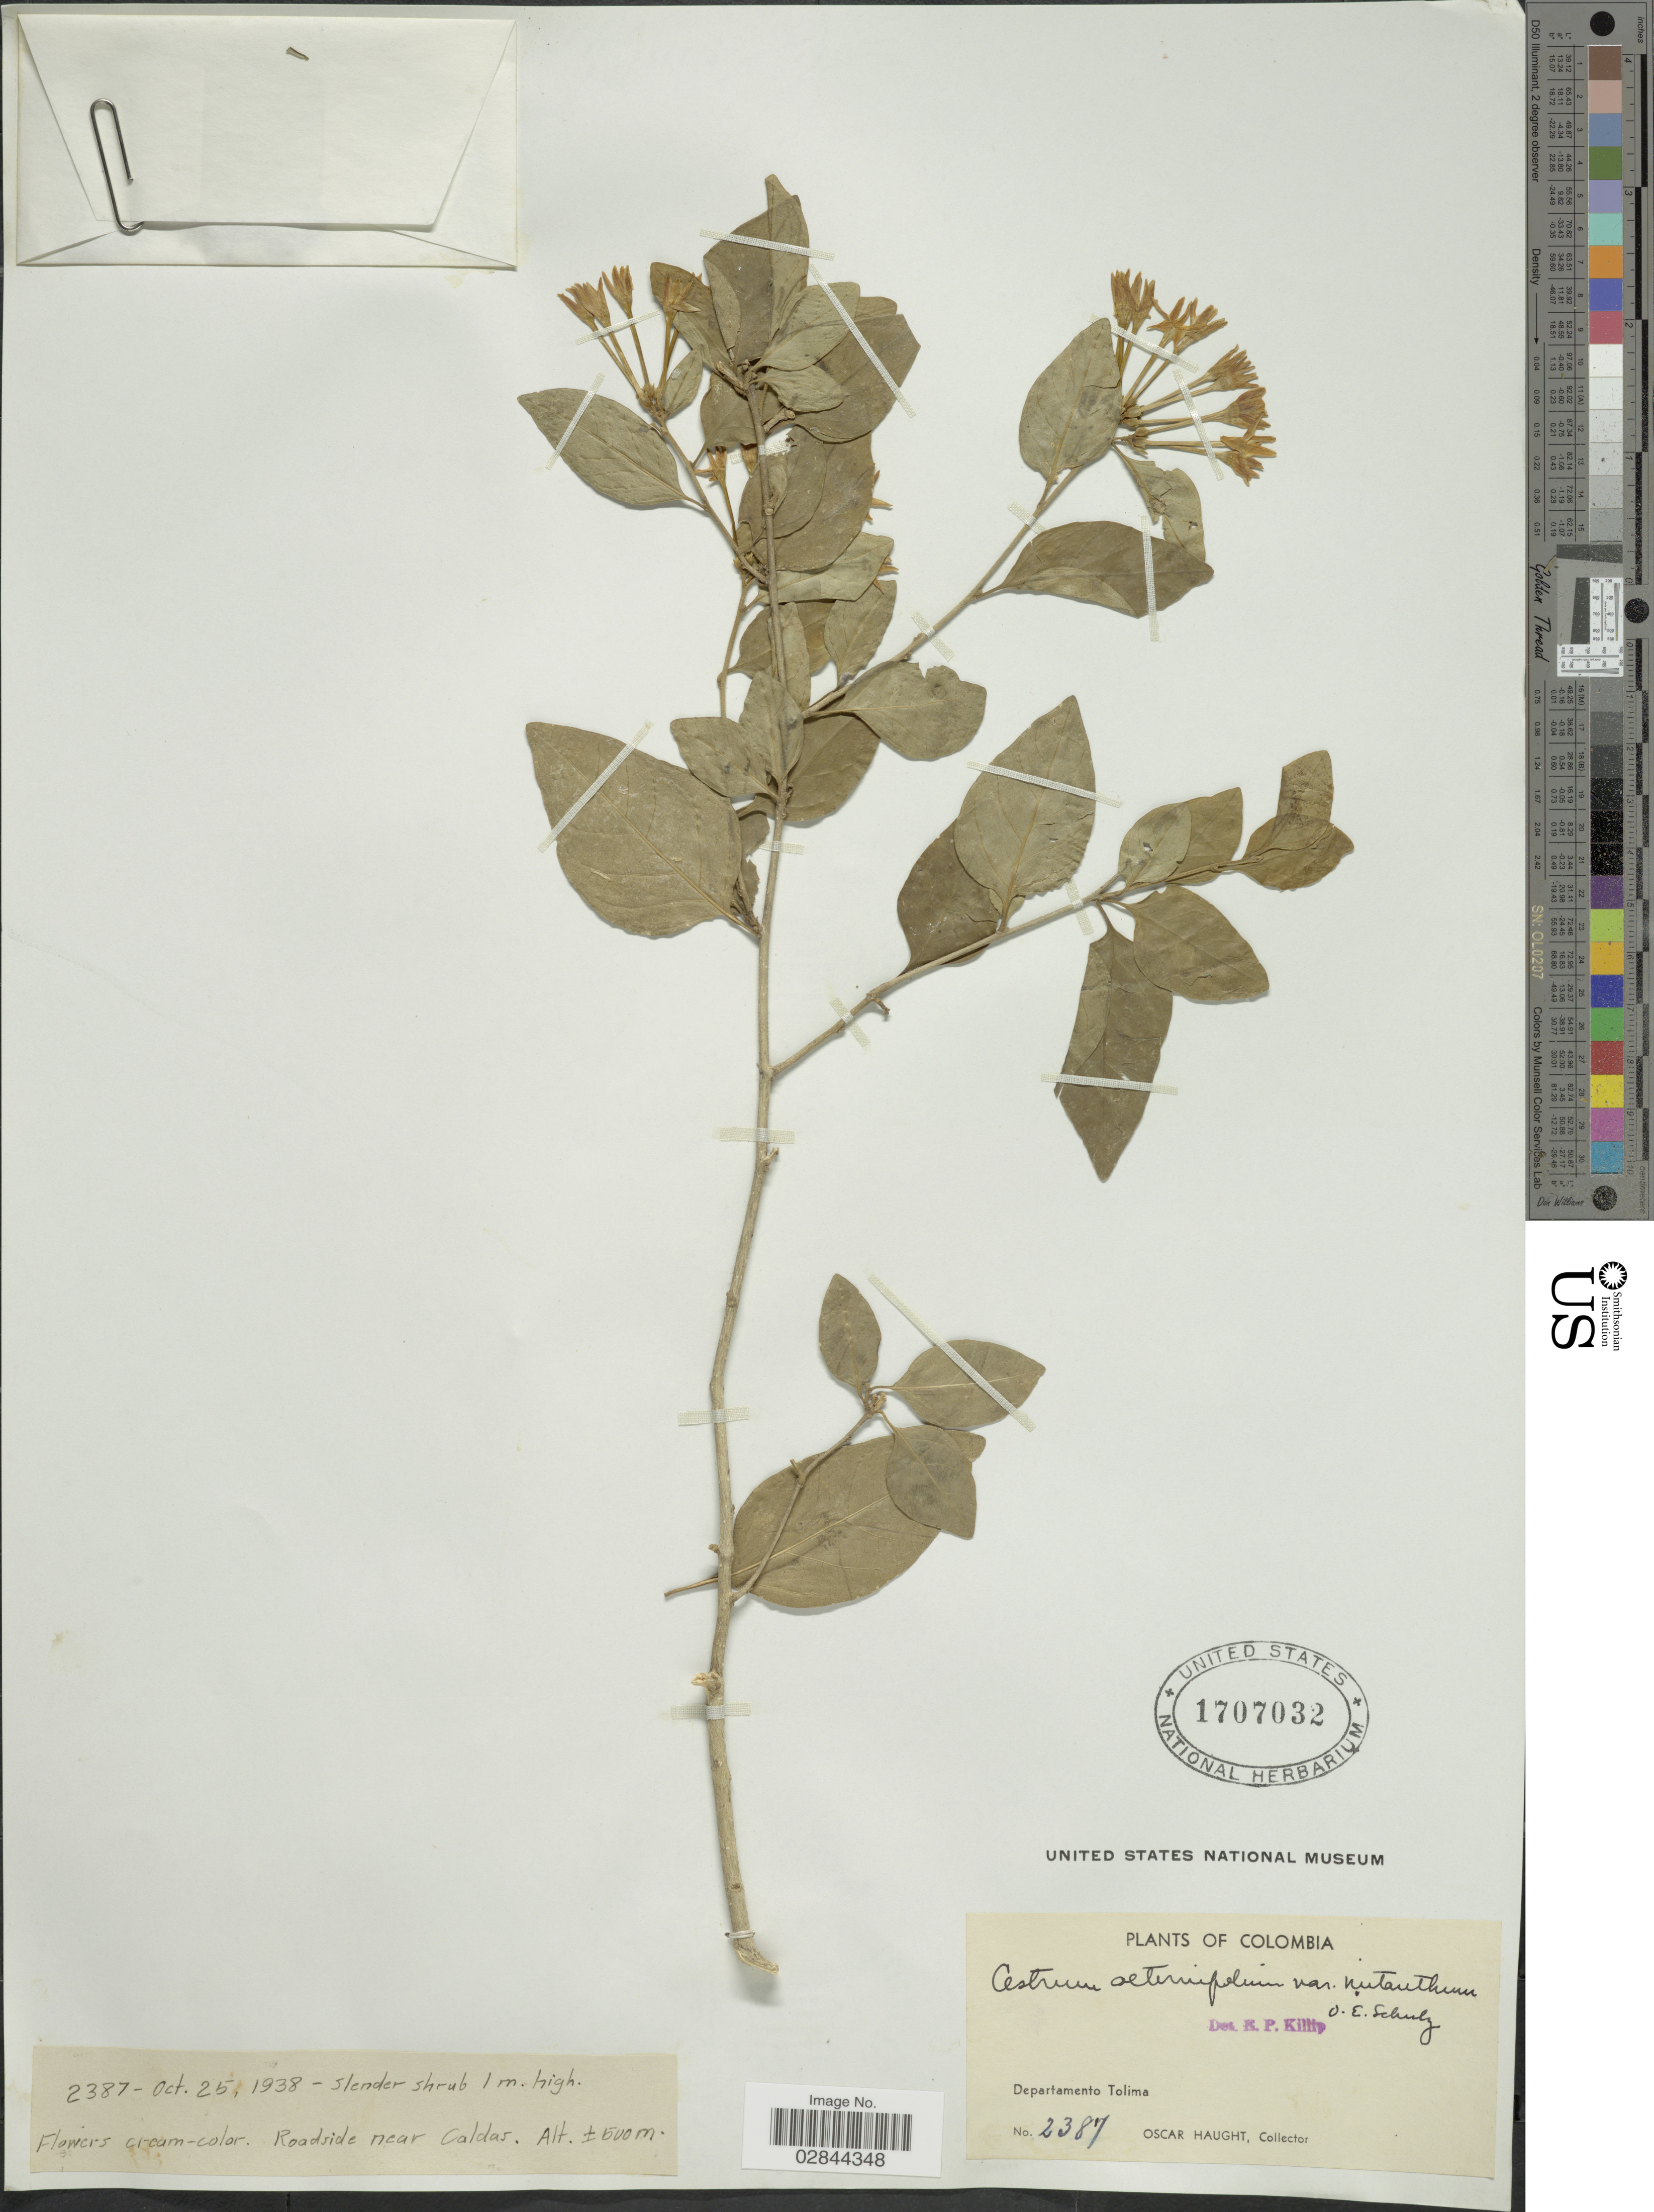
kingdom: Plantae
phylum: Tracheophyta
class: Magnoliopsida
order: Solanales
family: Solanaceae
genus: Cestrum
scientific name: Cestrum alternifolium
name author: (Jacq.) O.E. Schulz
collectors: O. Haught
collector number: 2387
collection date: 1938-10-25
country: Colombia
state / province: Tolima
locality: Departamento Tolima, Roadside near Caldas.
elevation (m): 500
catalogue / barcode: US 1707032